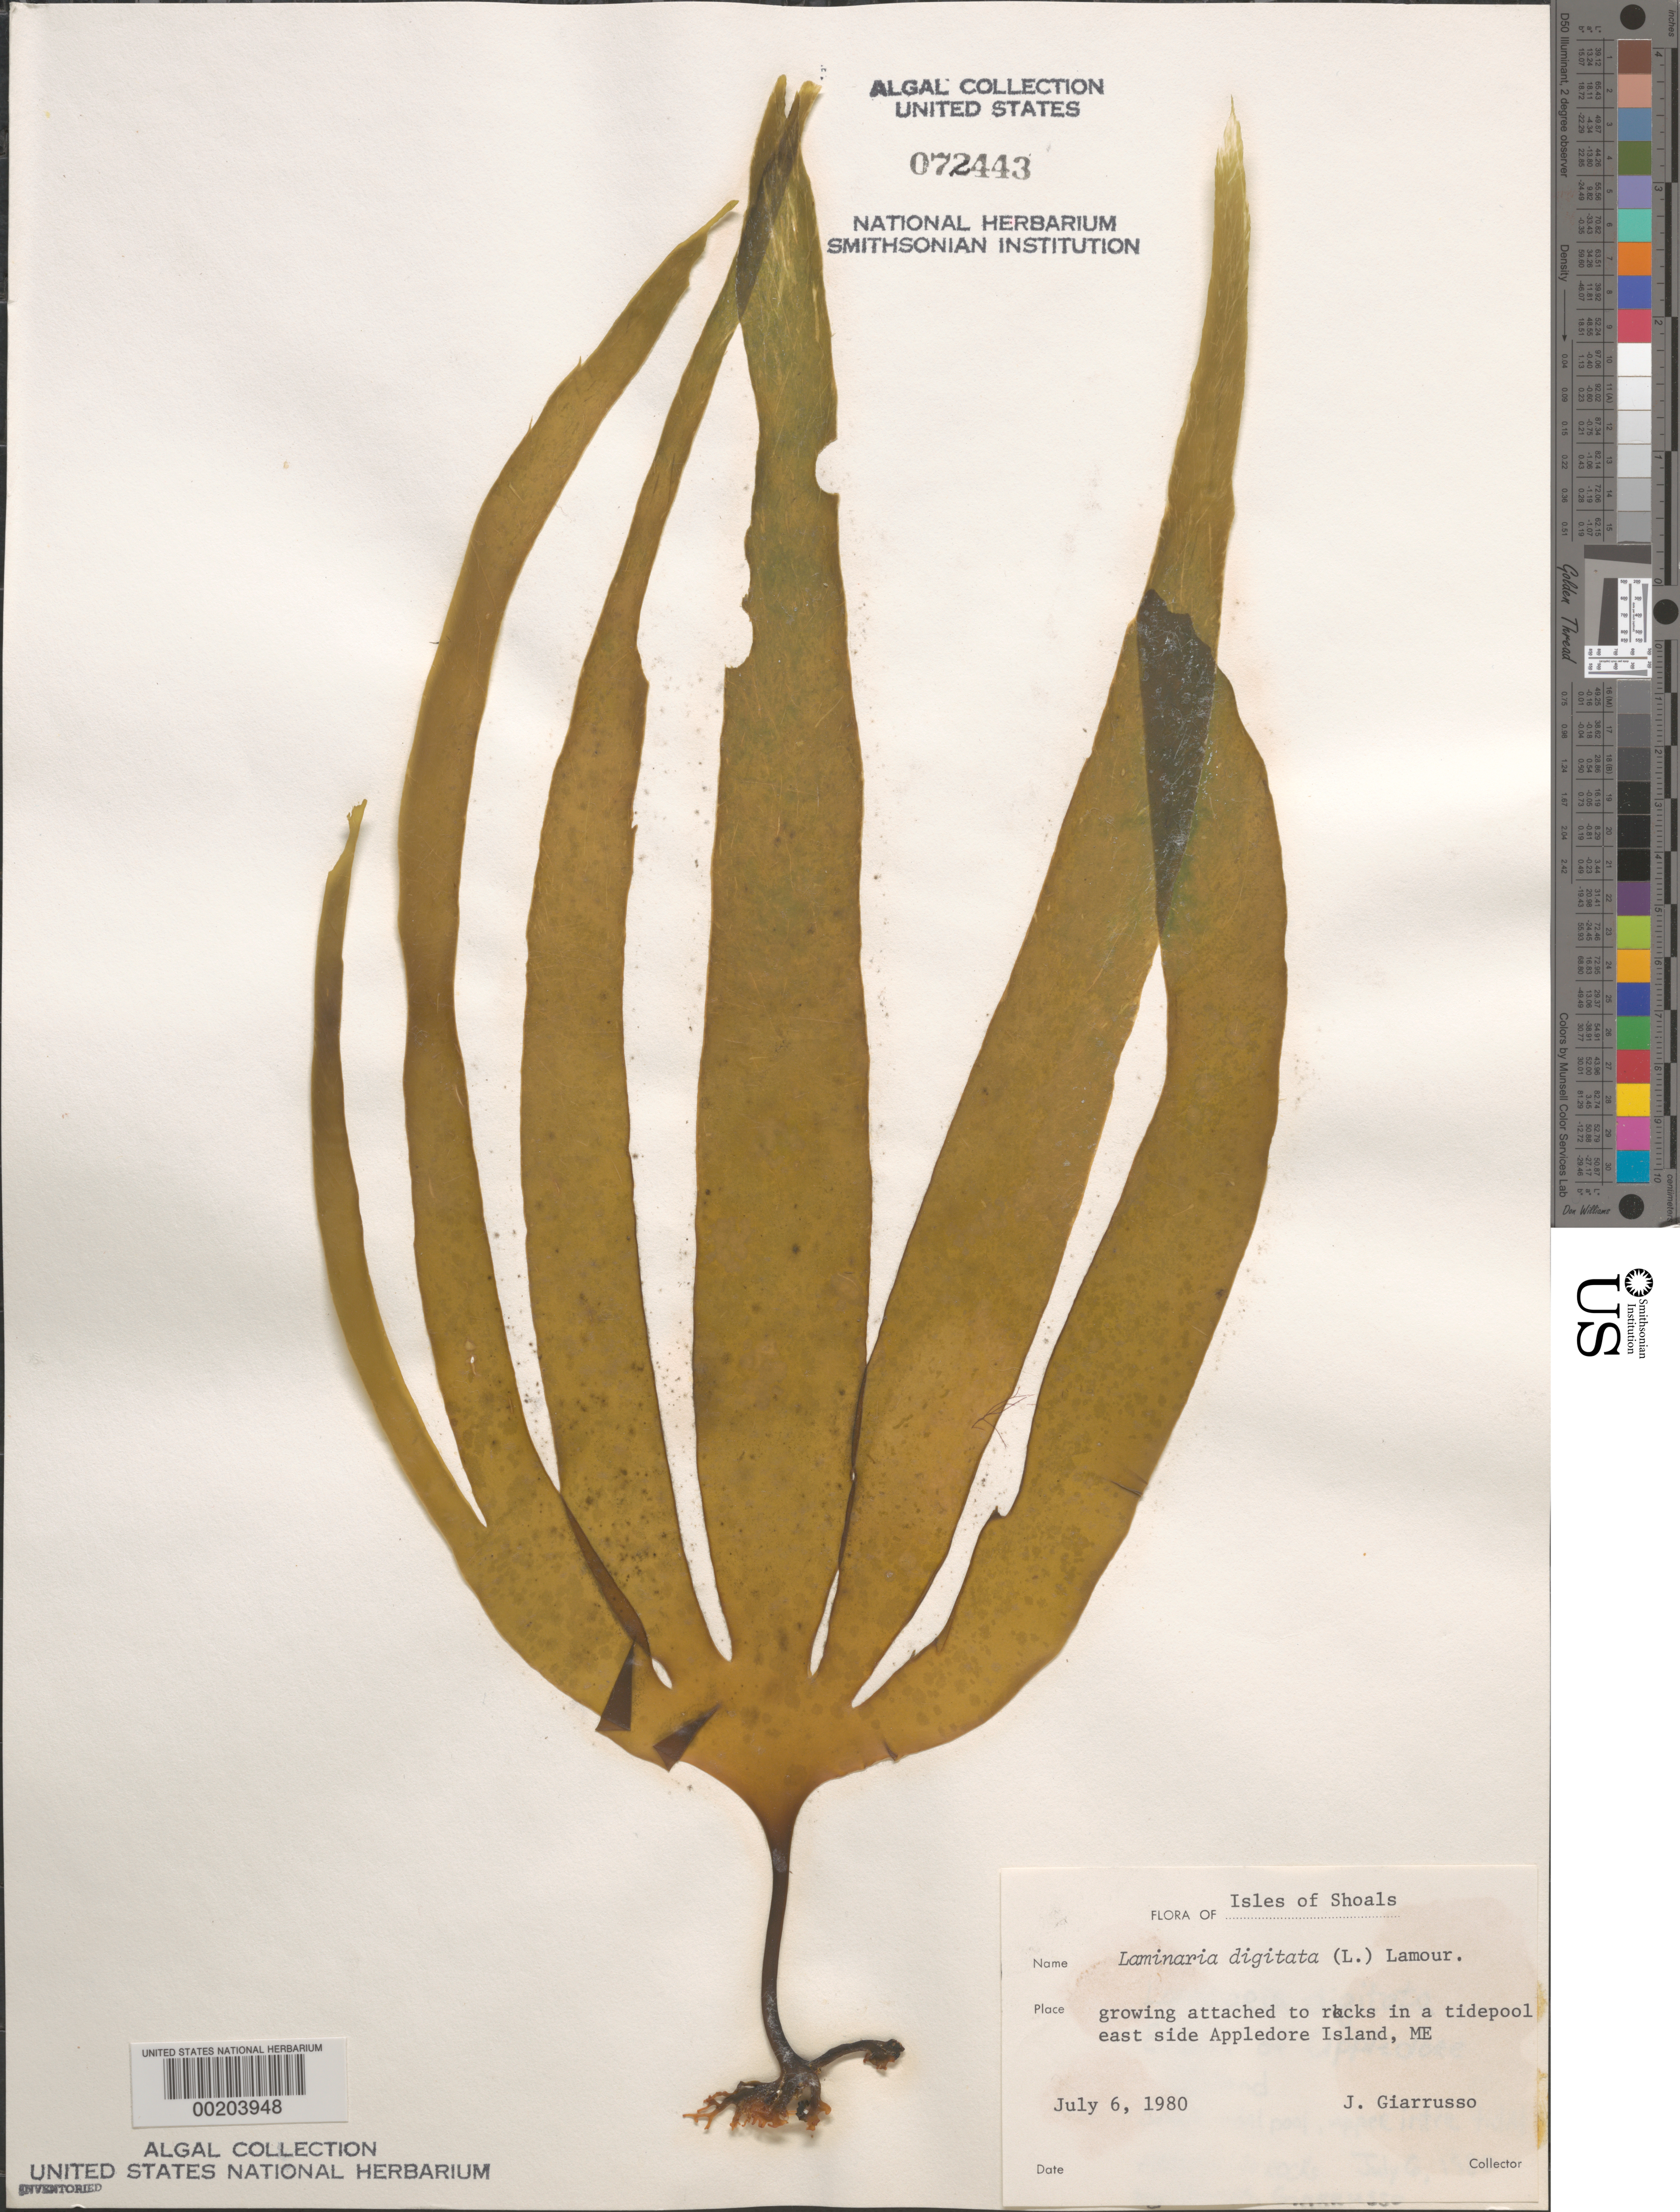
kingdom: Chromista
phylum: Ochrophyta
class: Phaeophyceae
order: Laminariales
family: Laminariaceae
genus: Laminaria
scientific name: Laminaria digitata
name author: (Hudson) J.V.Lamouroux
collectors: J. Giarrusso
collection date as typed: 06 Jul 1980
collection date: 1980-07-06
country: United States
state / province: Maine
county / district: York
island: Appledore Island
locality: East side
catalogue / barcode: US 72443